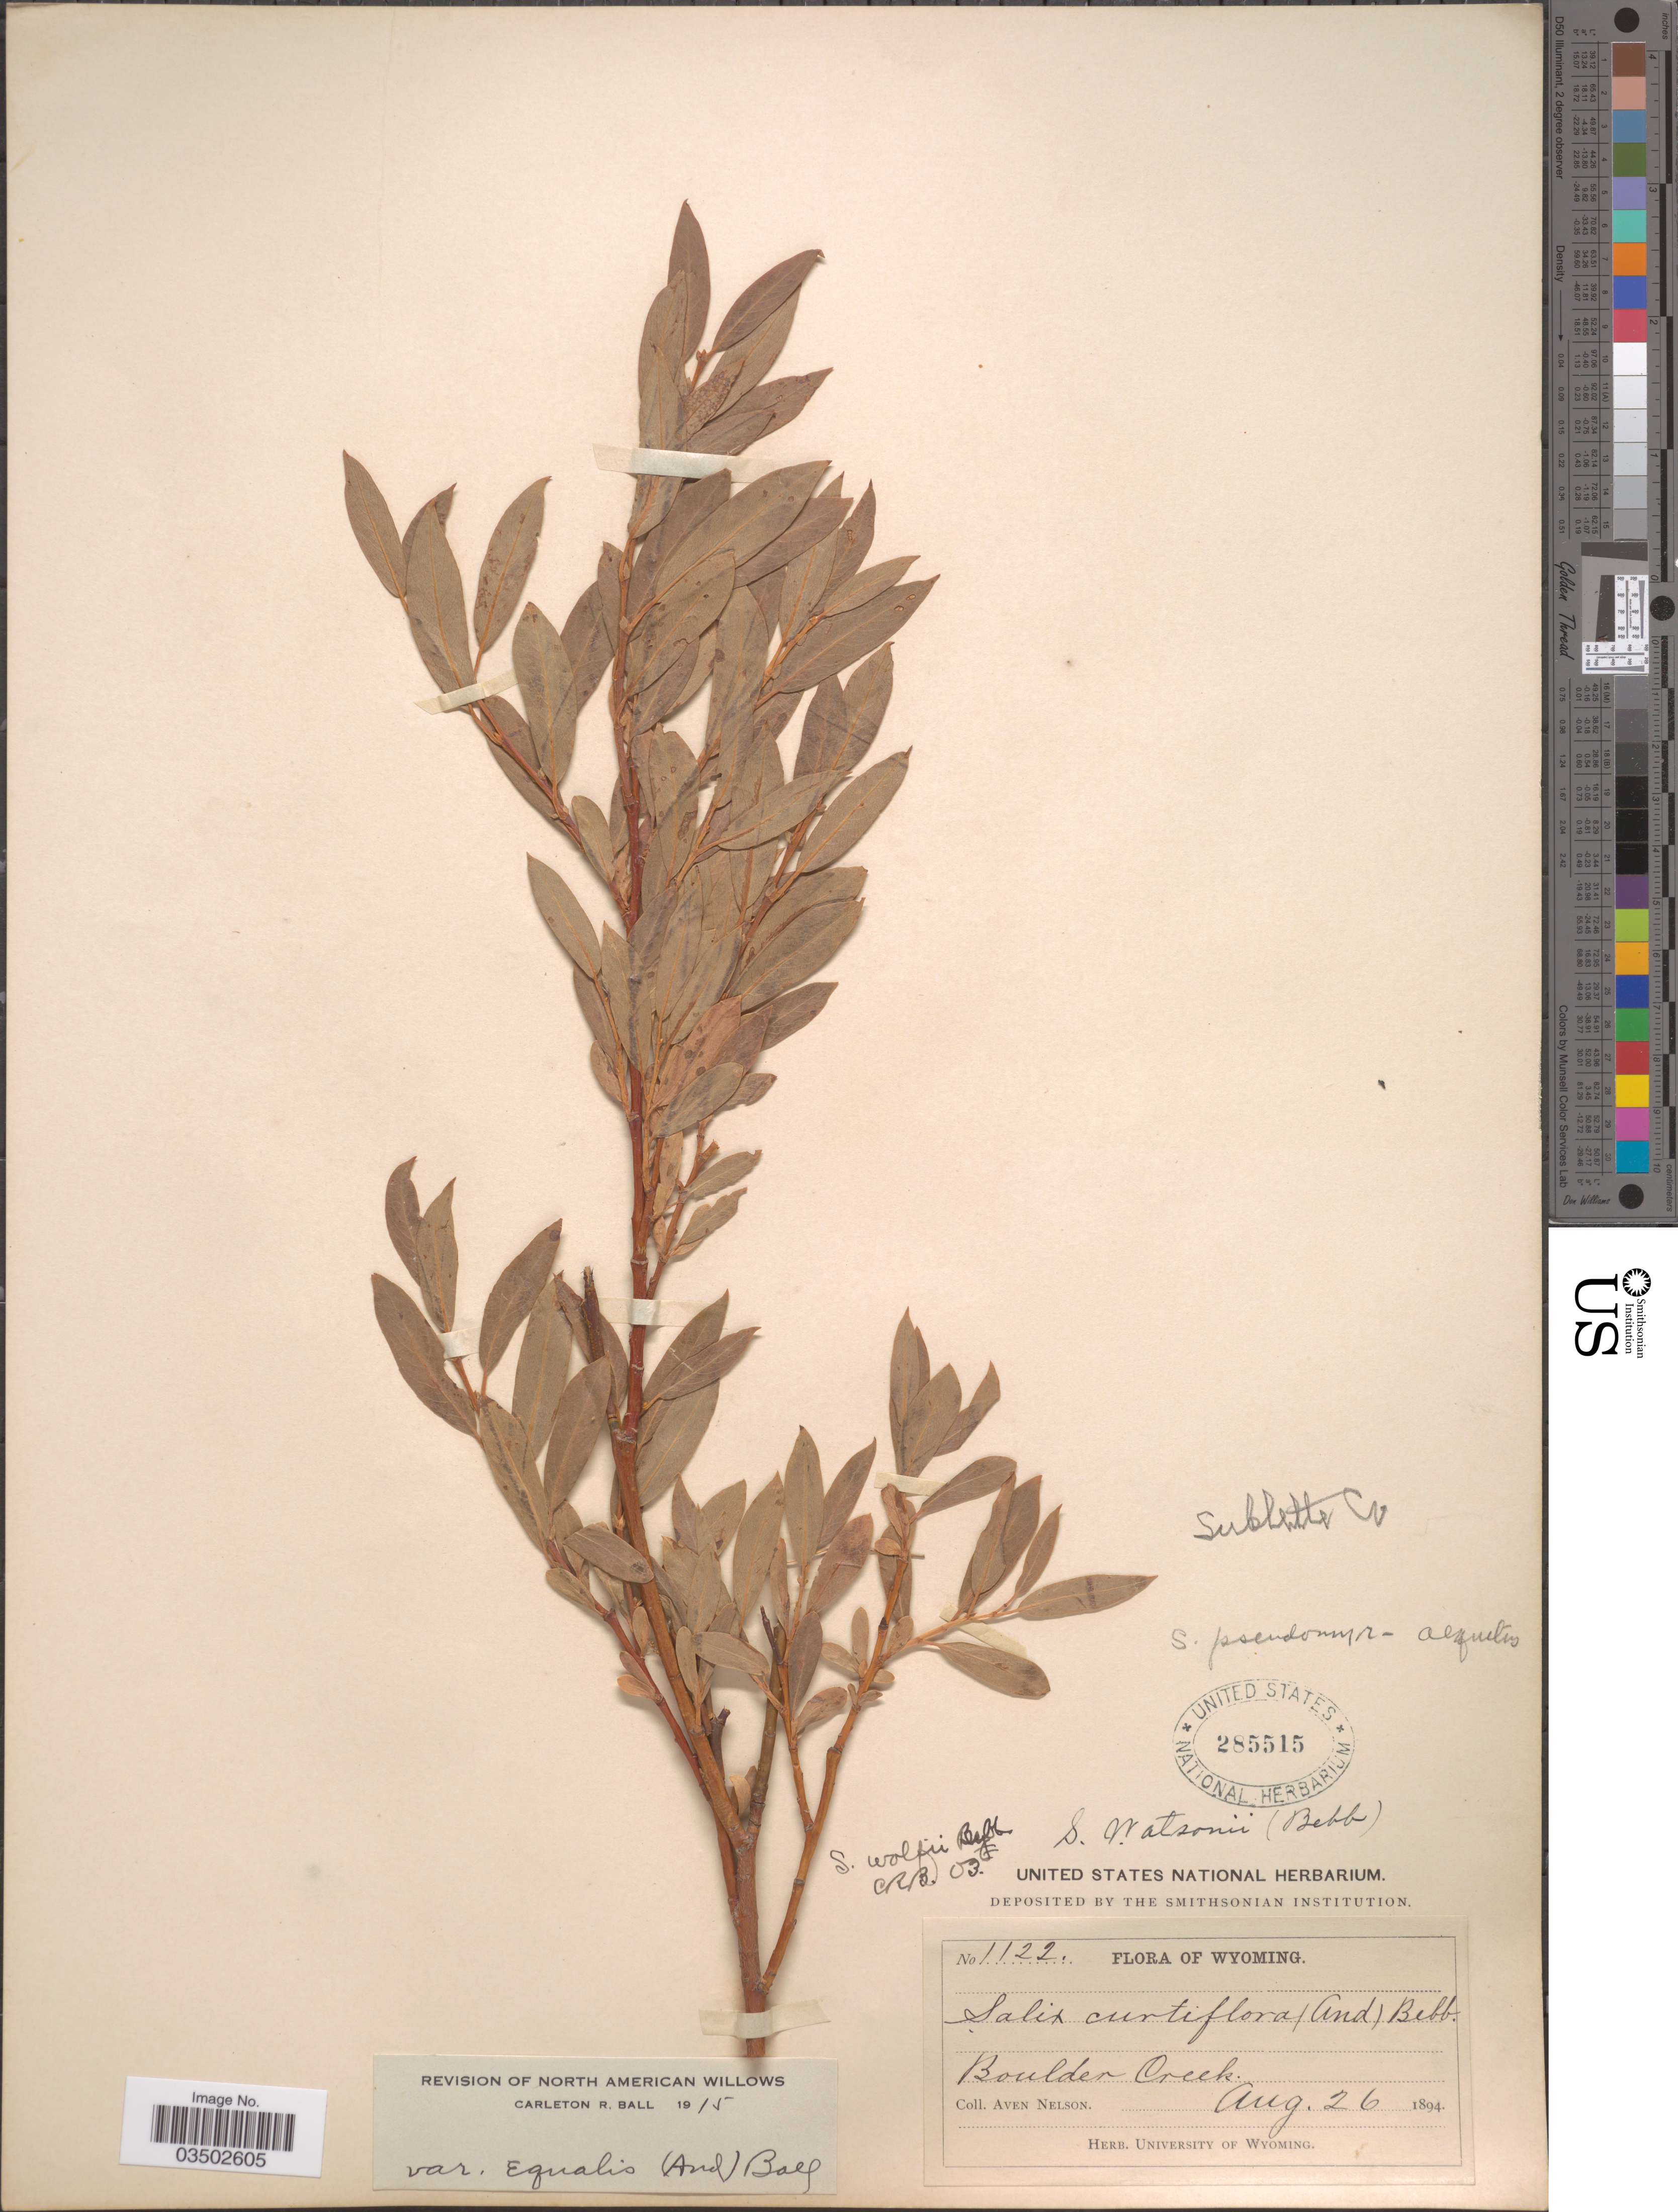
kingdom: Plantae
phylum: Tracheophyta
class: Magnoliopsida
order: Malpighiales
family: Salicaceae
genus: Salix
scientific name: Salix pseudocordata var. aequalis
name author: (Andersson) C.R. Ball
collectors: A. Nelson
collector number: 1122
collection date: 1894-08-26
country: United States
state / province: Wyoming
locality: Boulder Creek. Sublette Co.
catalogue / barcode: US 285515